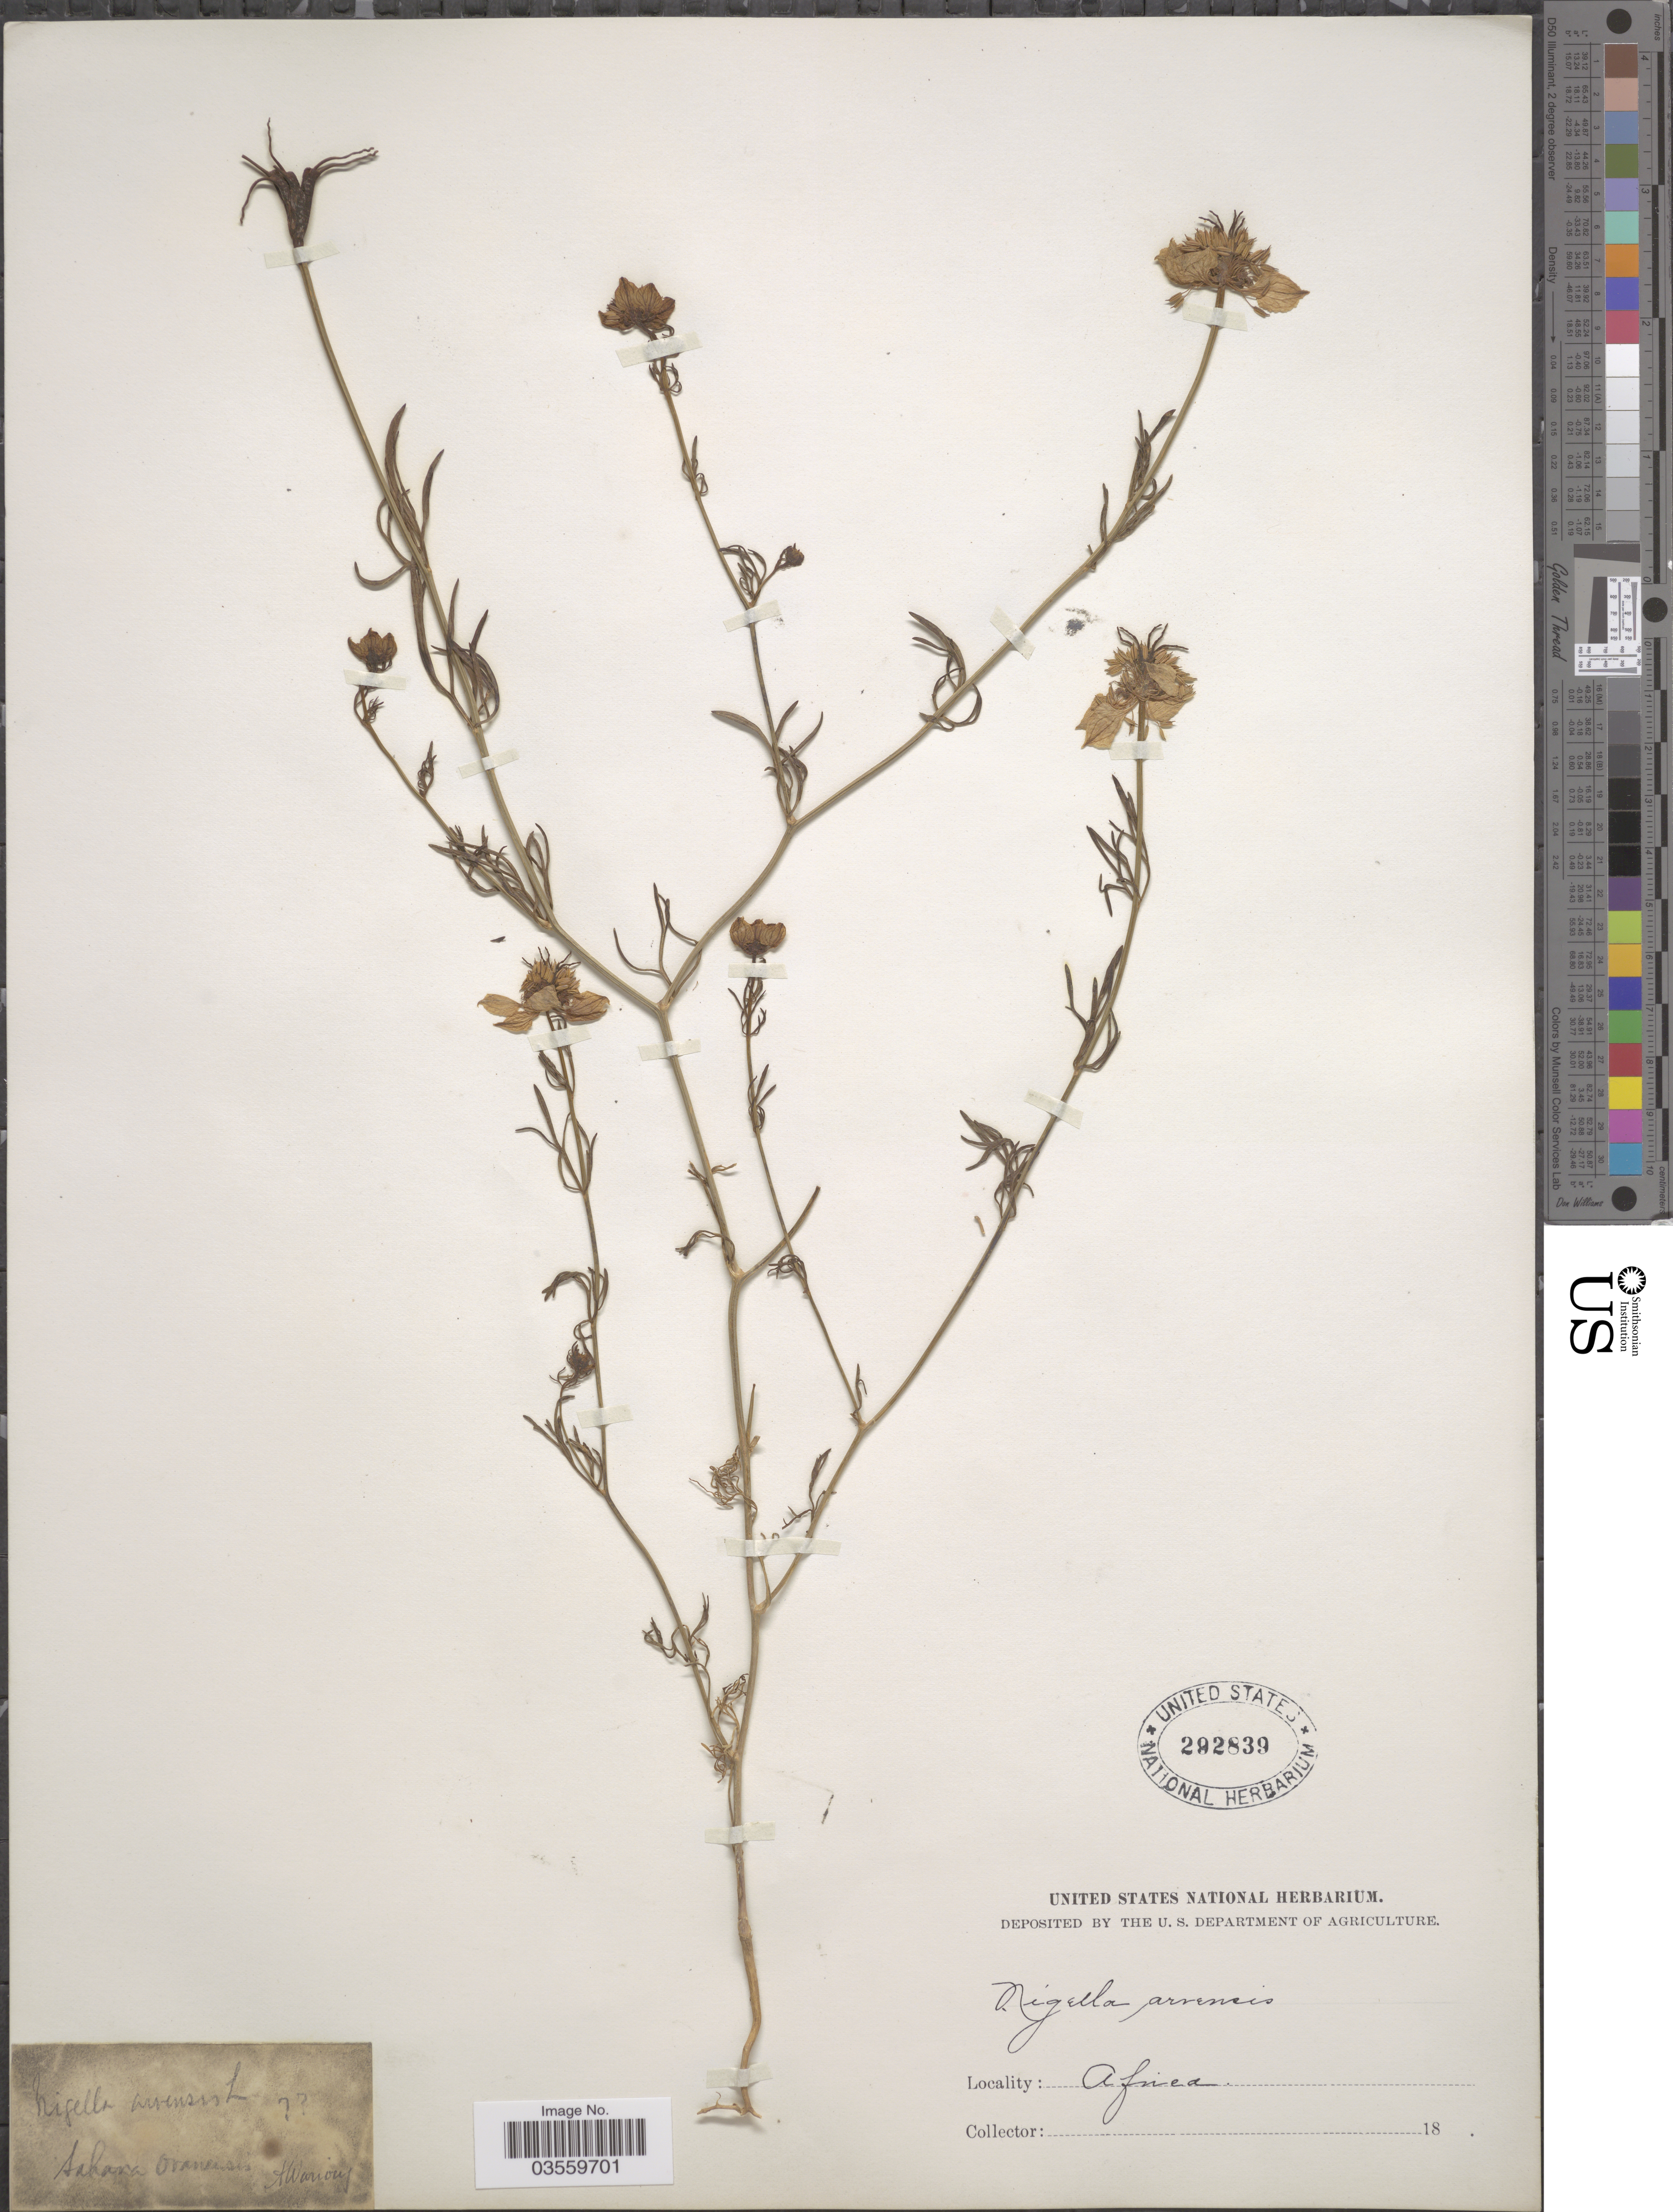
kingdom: Plantae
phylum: Tracheophyta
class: Magnoliopsida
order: Ranunculales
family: Ranunculaceae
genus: Nigella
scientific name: Nigella arvensis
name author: L.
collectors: A. Warion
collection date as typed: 18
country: Algeria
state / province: Oran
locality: Sahara Oranensis.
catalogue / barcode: US 292839